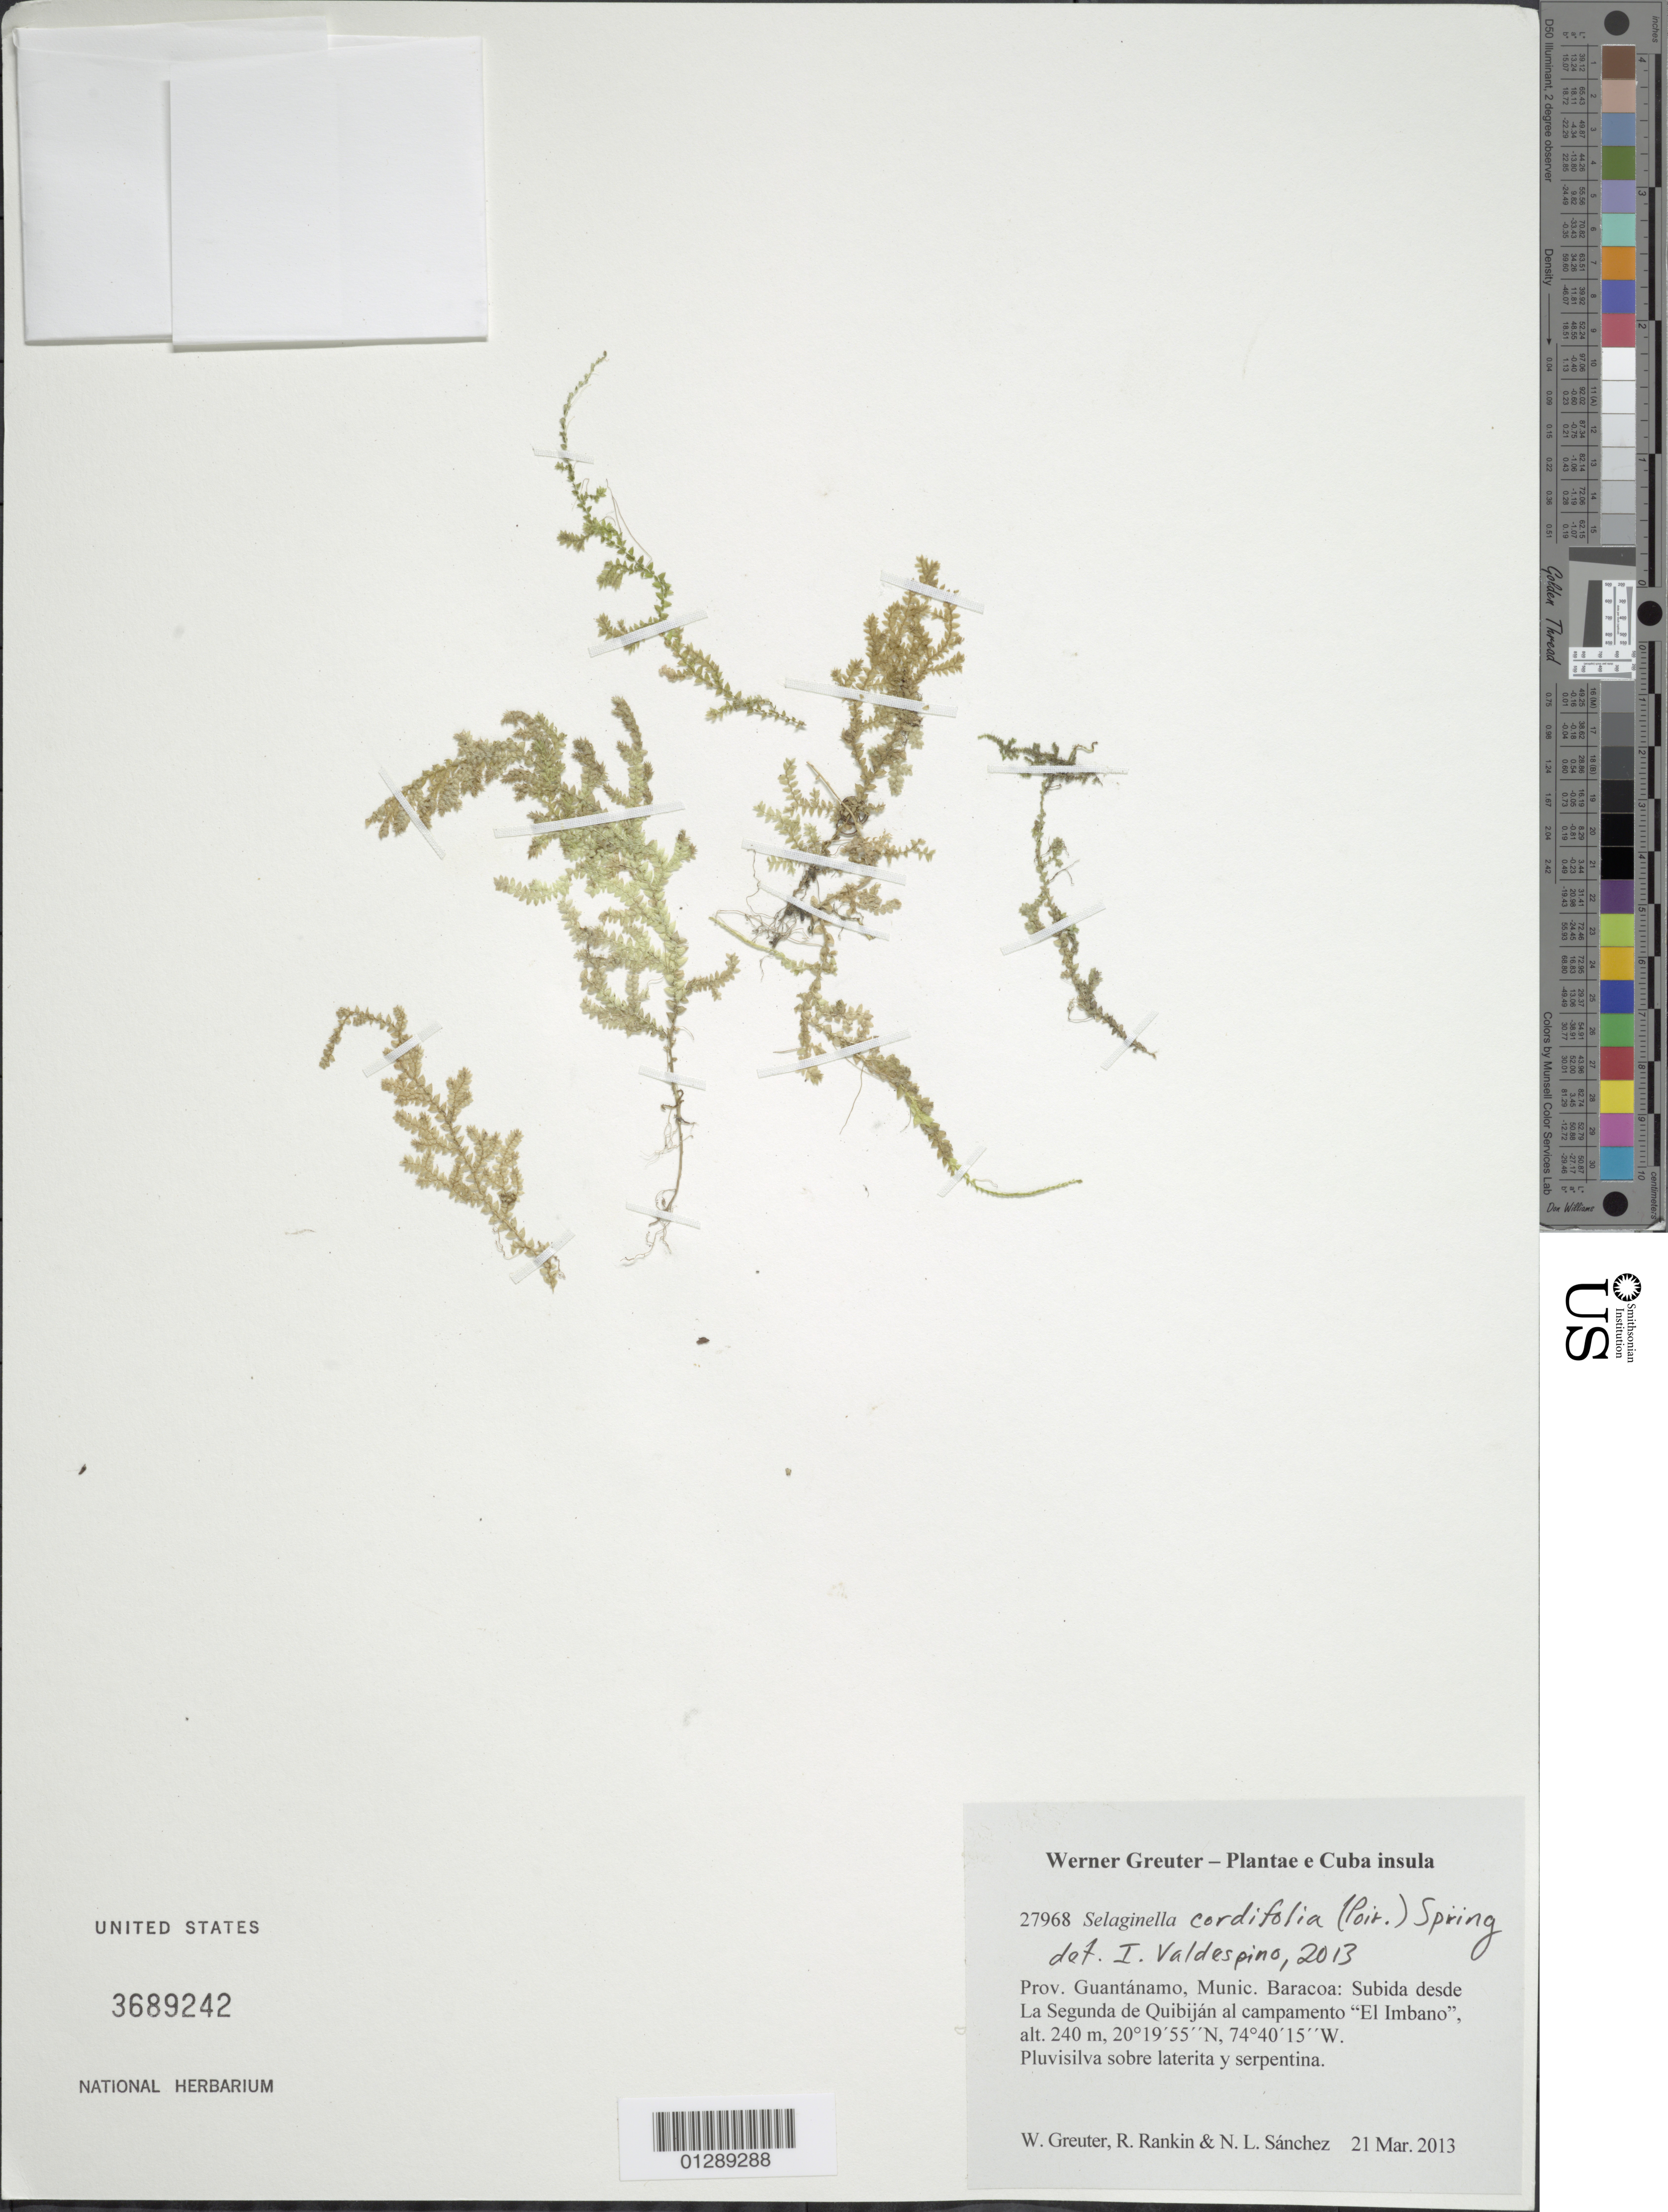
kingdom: Plantae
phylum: Tracheophyta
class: Lycopodiopsida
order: Selaginellales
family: Selaginellaceae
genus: Selaginella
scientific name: Selaginella cordifolia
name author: (Desv. ex Poir.) Spring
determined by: Valdespino, I. A., (PMA), Universidad de Panama (PANAMA)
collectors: W. R. Greuter, R. Rankin Rodriguez & N. Sanchez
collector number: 27968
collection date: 2013-03-21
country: Cuba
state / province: Guantanamo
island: Cuba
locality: Munic. Baracoa: Subida desde La Segunda de Quibiján al campamento "El Imbano".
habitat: Pluvisilva sobre laterita y serpentina.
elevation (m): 240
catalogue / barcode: US 3689242